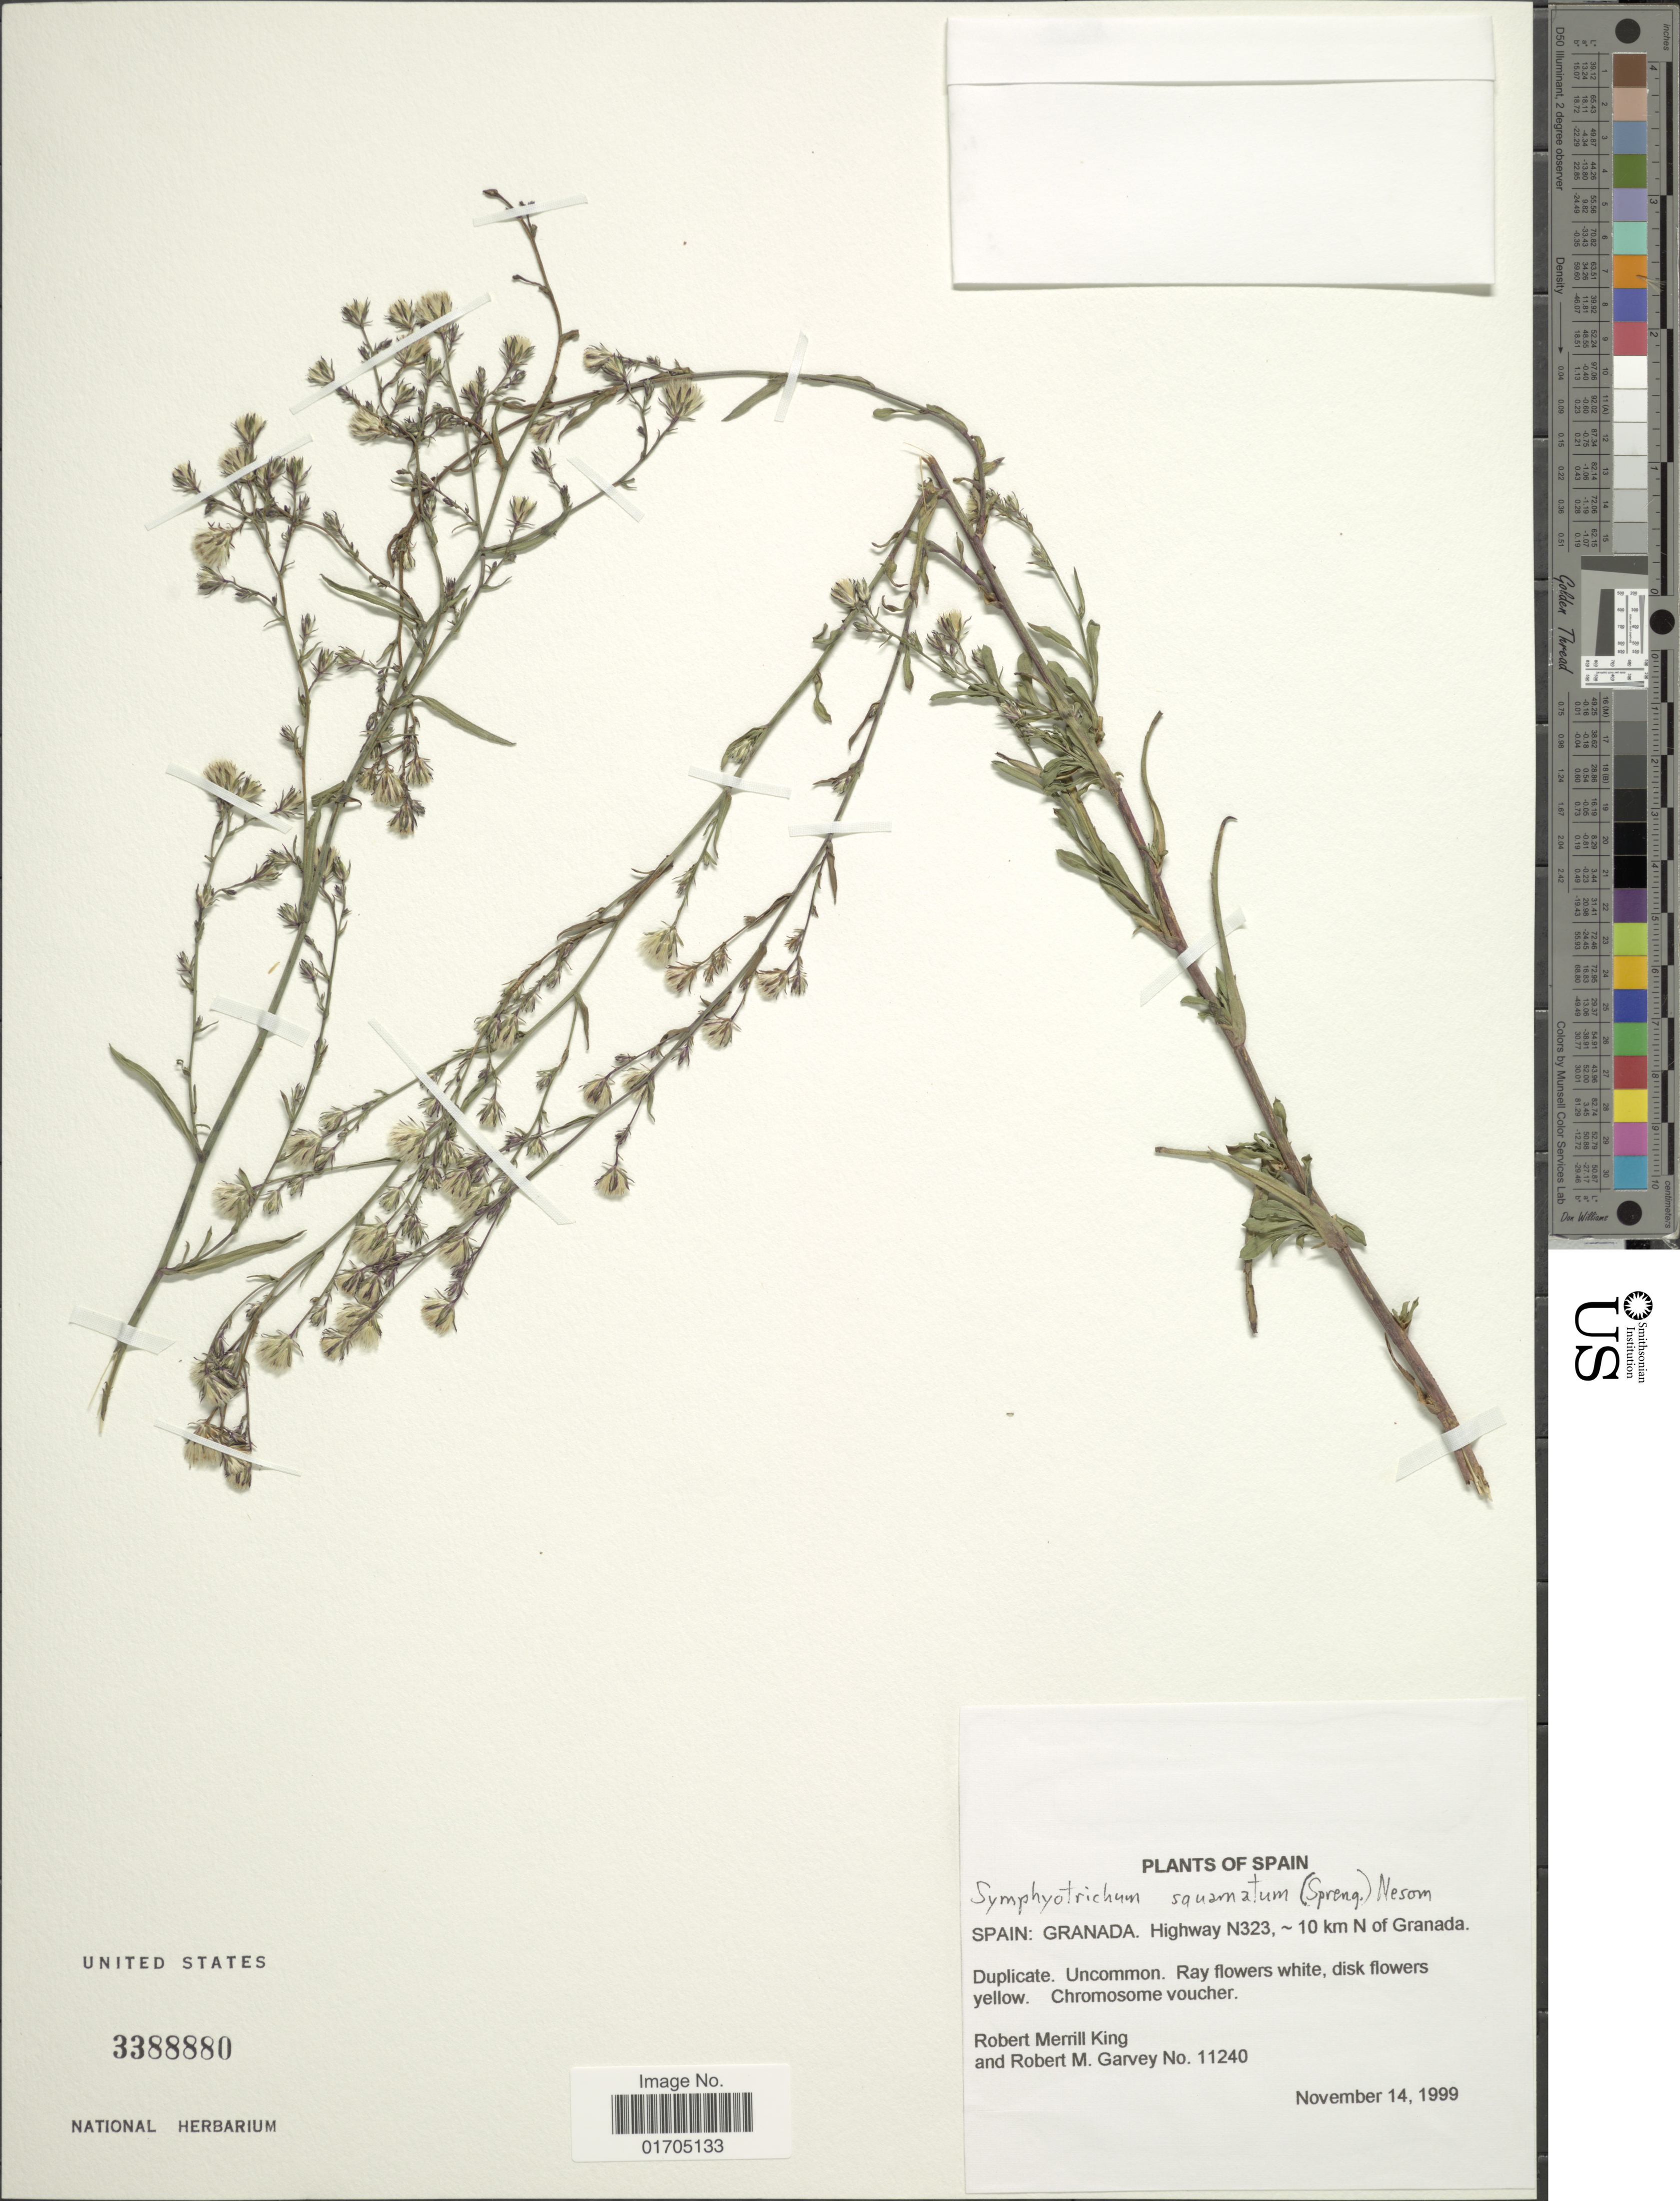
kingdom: Plantae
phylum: Tracheophyta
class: Magnoliopsida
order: Asterales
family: Asteraceae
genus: Symphyotrichum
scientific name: Symphyotrichum squamatum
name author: (Spreng.) G.L. Nesom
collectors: R. M. King & R. Garvey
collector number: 11240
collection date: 1999-11-14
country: Nicaragua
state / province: Granada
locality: Highway N323, 10 km N of Granada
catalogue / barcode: US 3388880